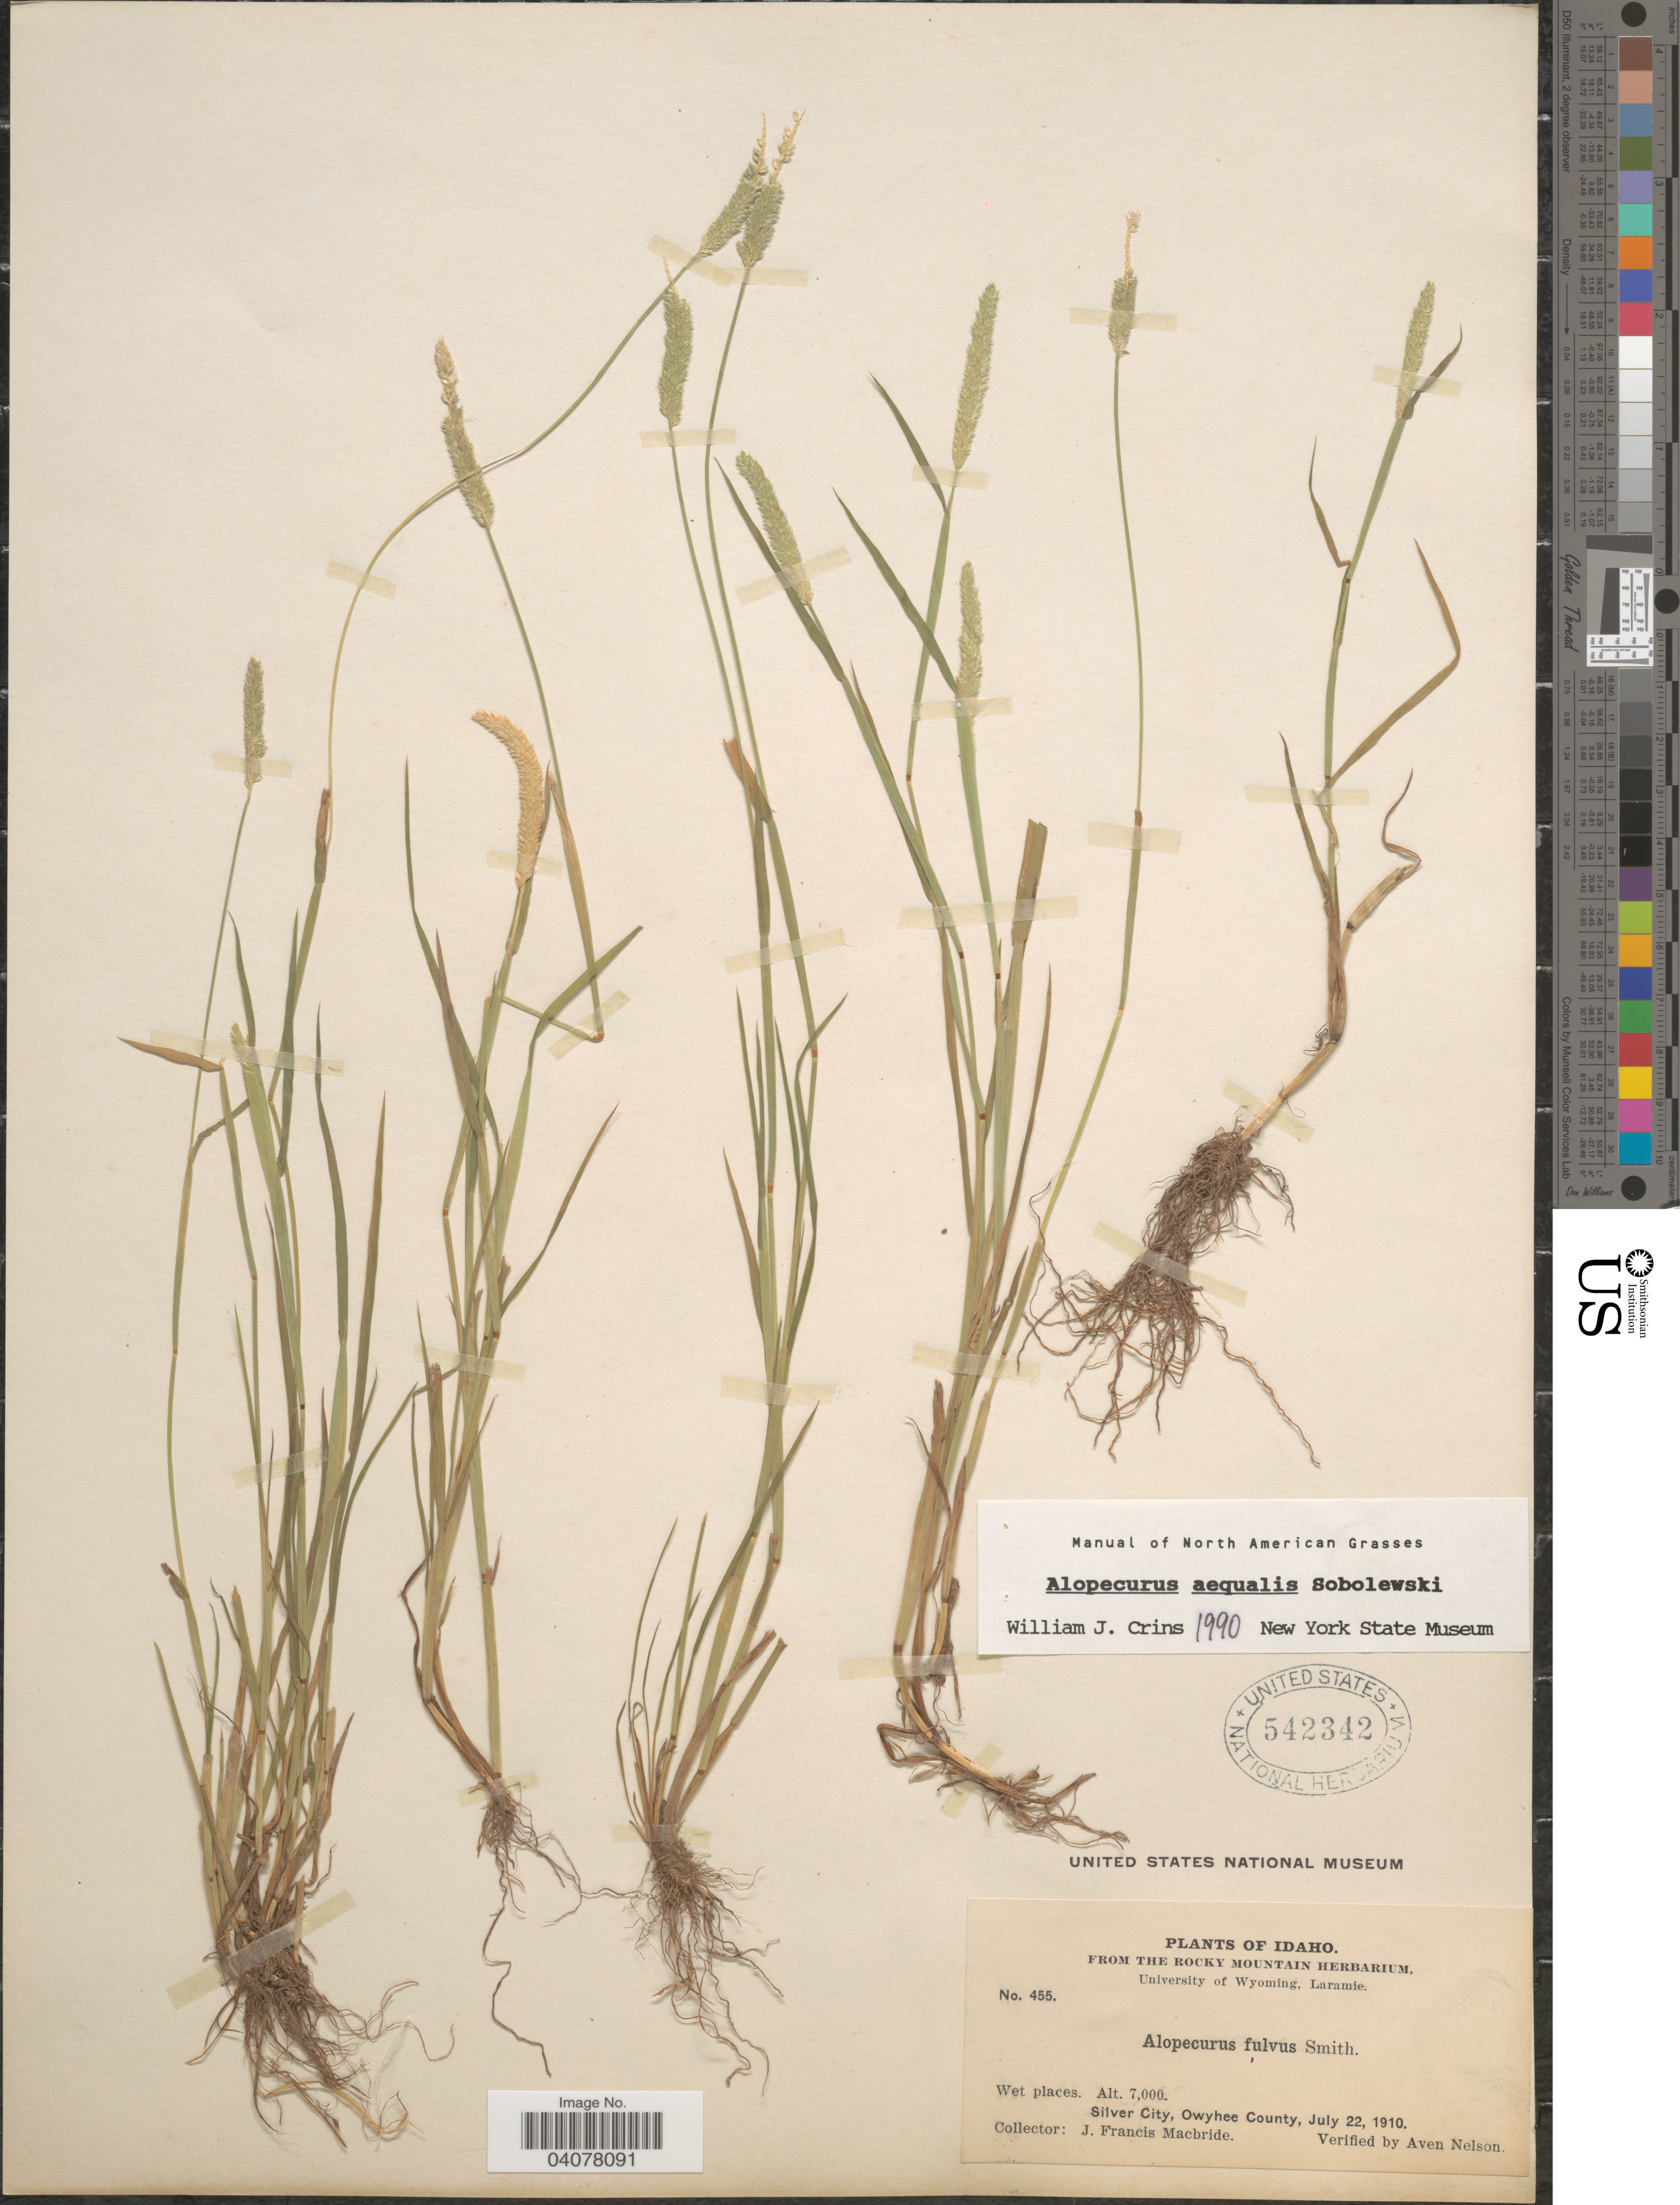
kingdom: Plantae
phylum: Tracheophyta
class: Liliopsida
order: Poales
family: Poaceae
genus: Alopecurus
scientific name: Alopecurus aequalis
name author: Sobol.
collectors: J. F. Macbride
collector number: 455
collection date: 1910-07-22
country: United States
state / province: Idaho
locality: Wet places. Silver City, Owyhee County.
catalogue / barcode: US 542342